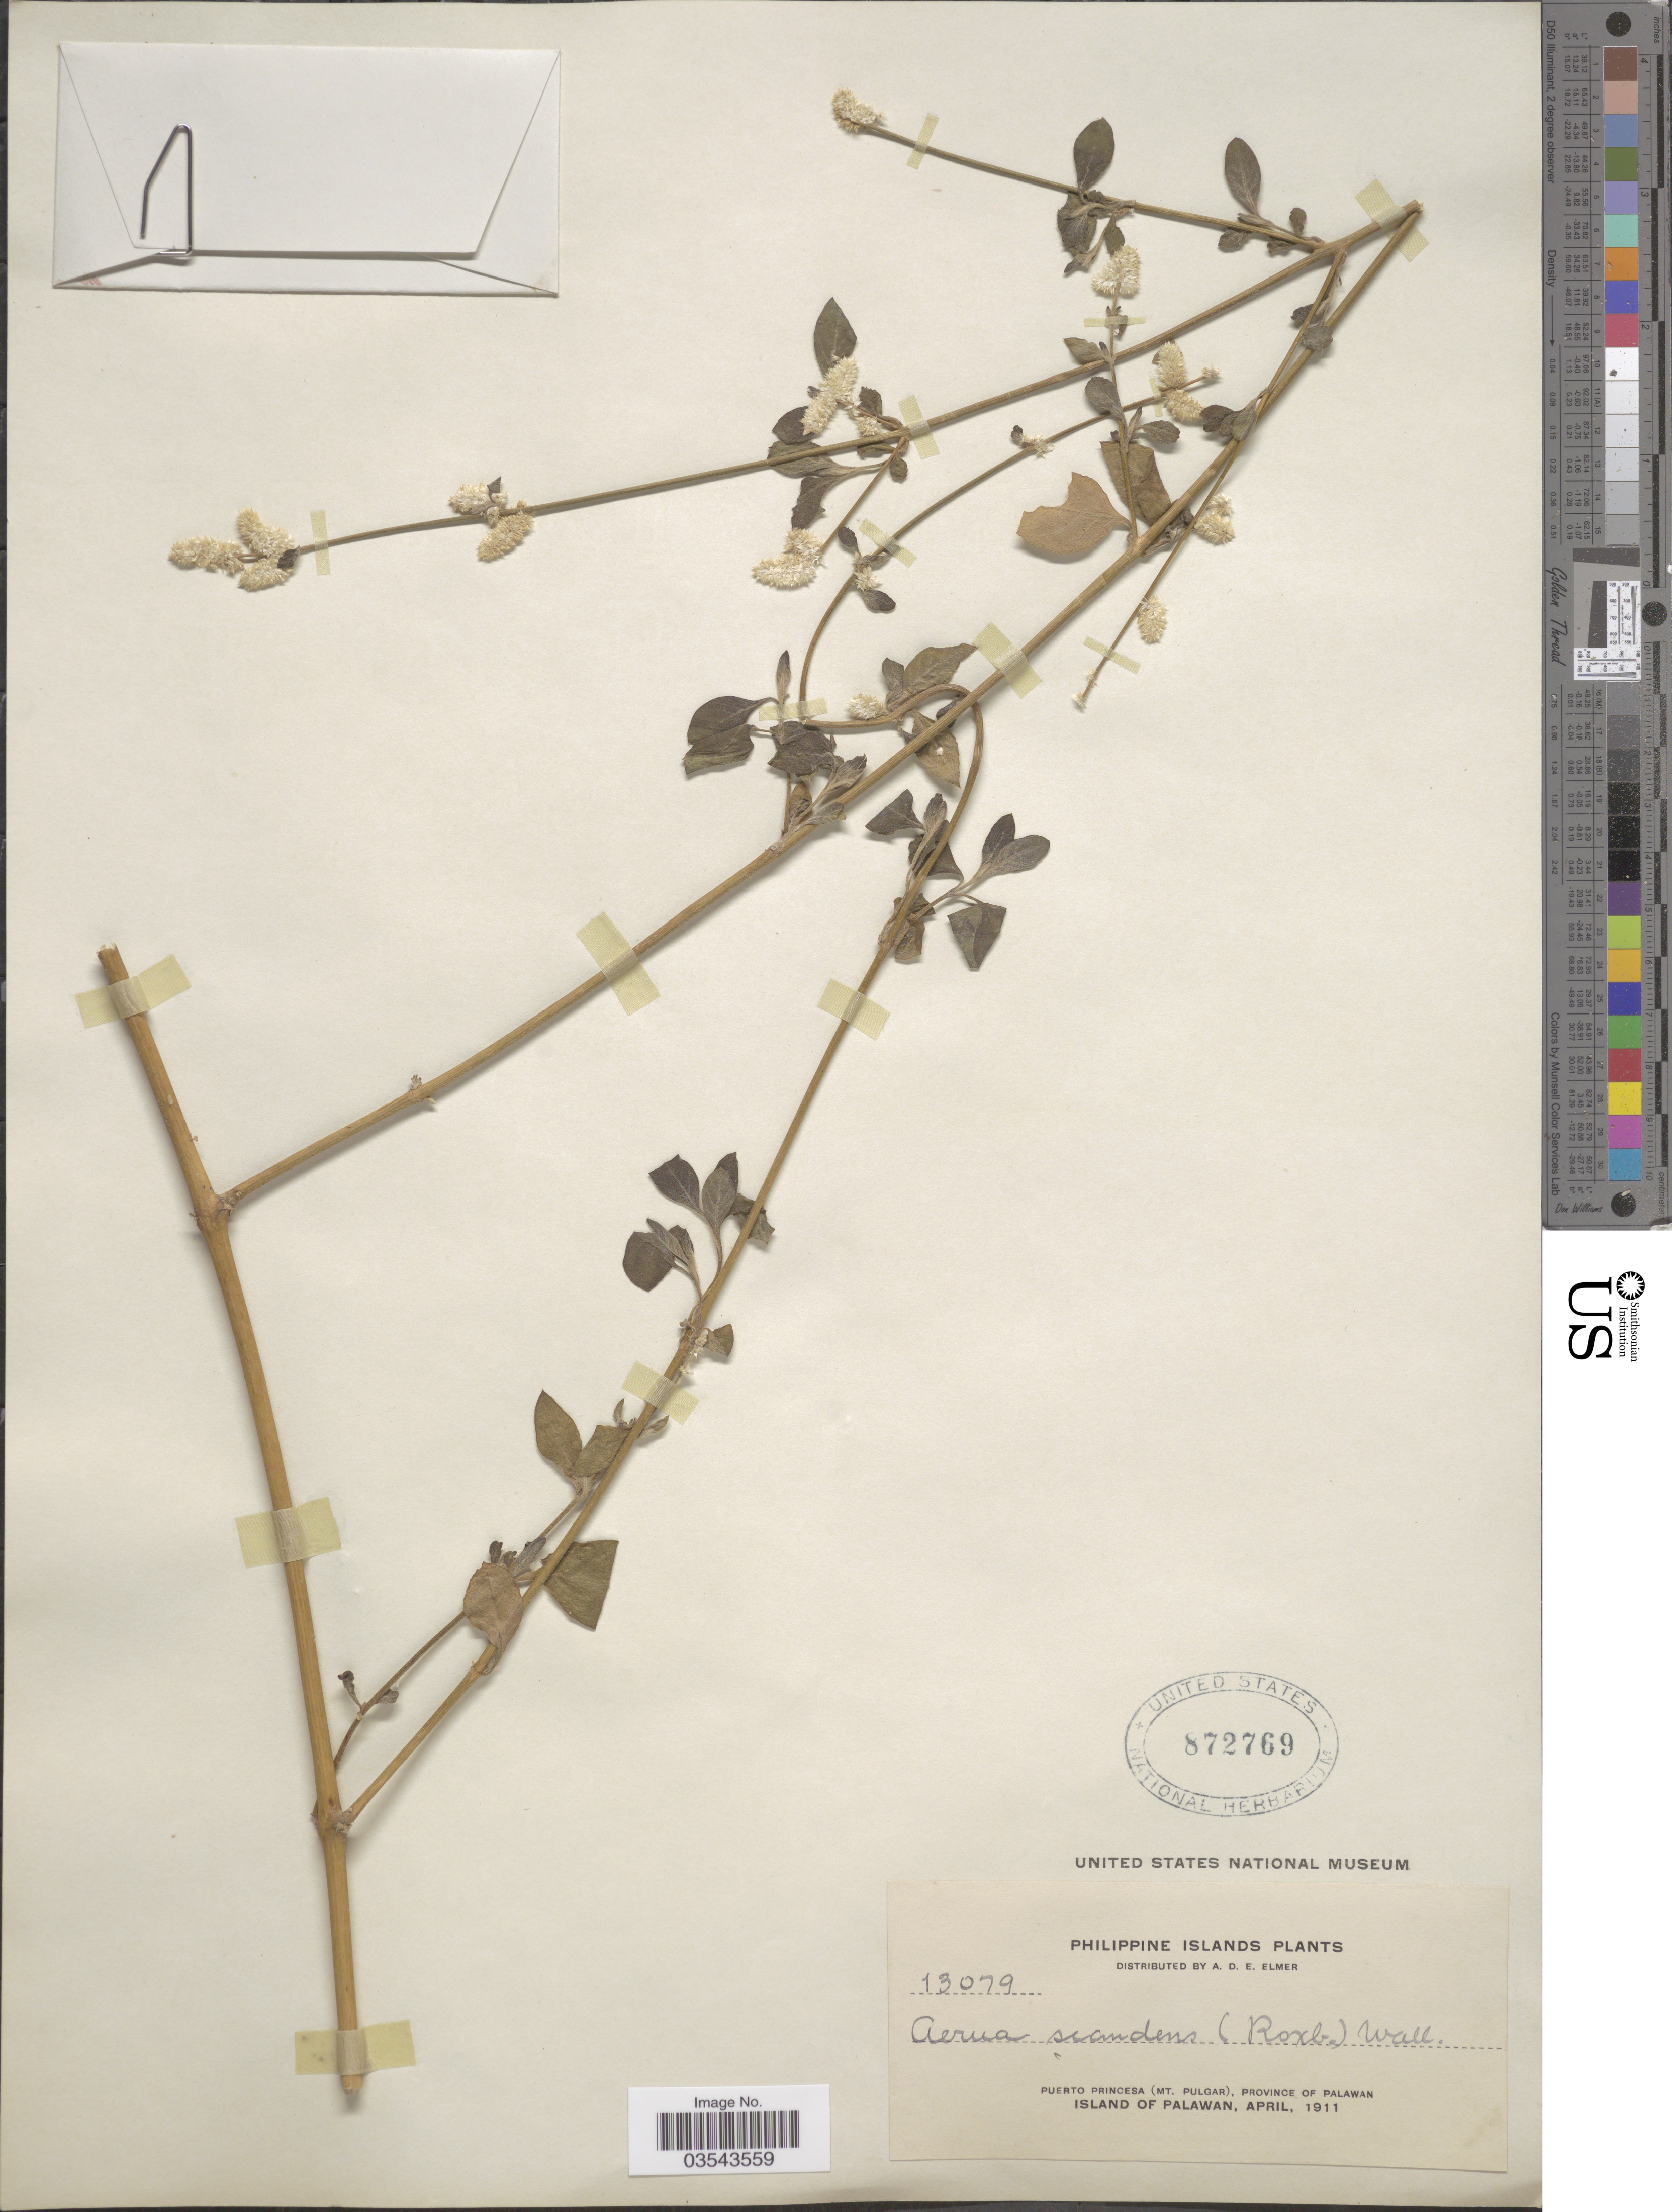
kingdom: Plantae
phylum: Tracheophyta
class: Magnoliopsida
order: Caryophyllales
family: Amaranthaceae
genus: Ouret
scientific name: Ouret sanguinolenta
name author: (L.) Kuntze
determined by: Strong, Mark T., (BOT), Smithsonian Institution - National Museum of Natural History (UNITED STATES)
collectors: A. D. E. Elmer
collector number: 13079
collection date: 1911-04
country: Philippines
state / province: Mimaropa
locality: Puerto Princesa (Mt. Pulgar), Province of Palawan, Island of Palawan.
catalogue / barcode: US 872769